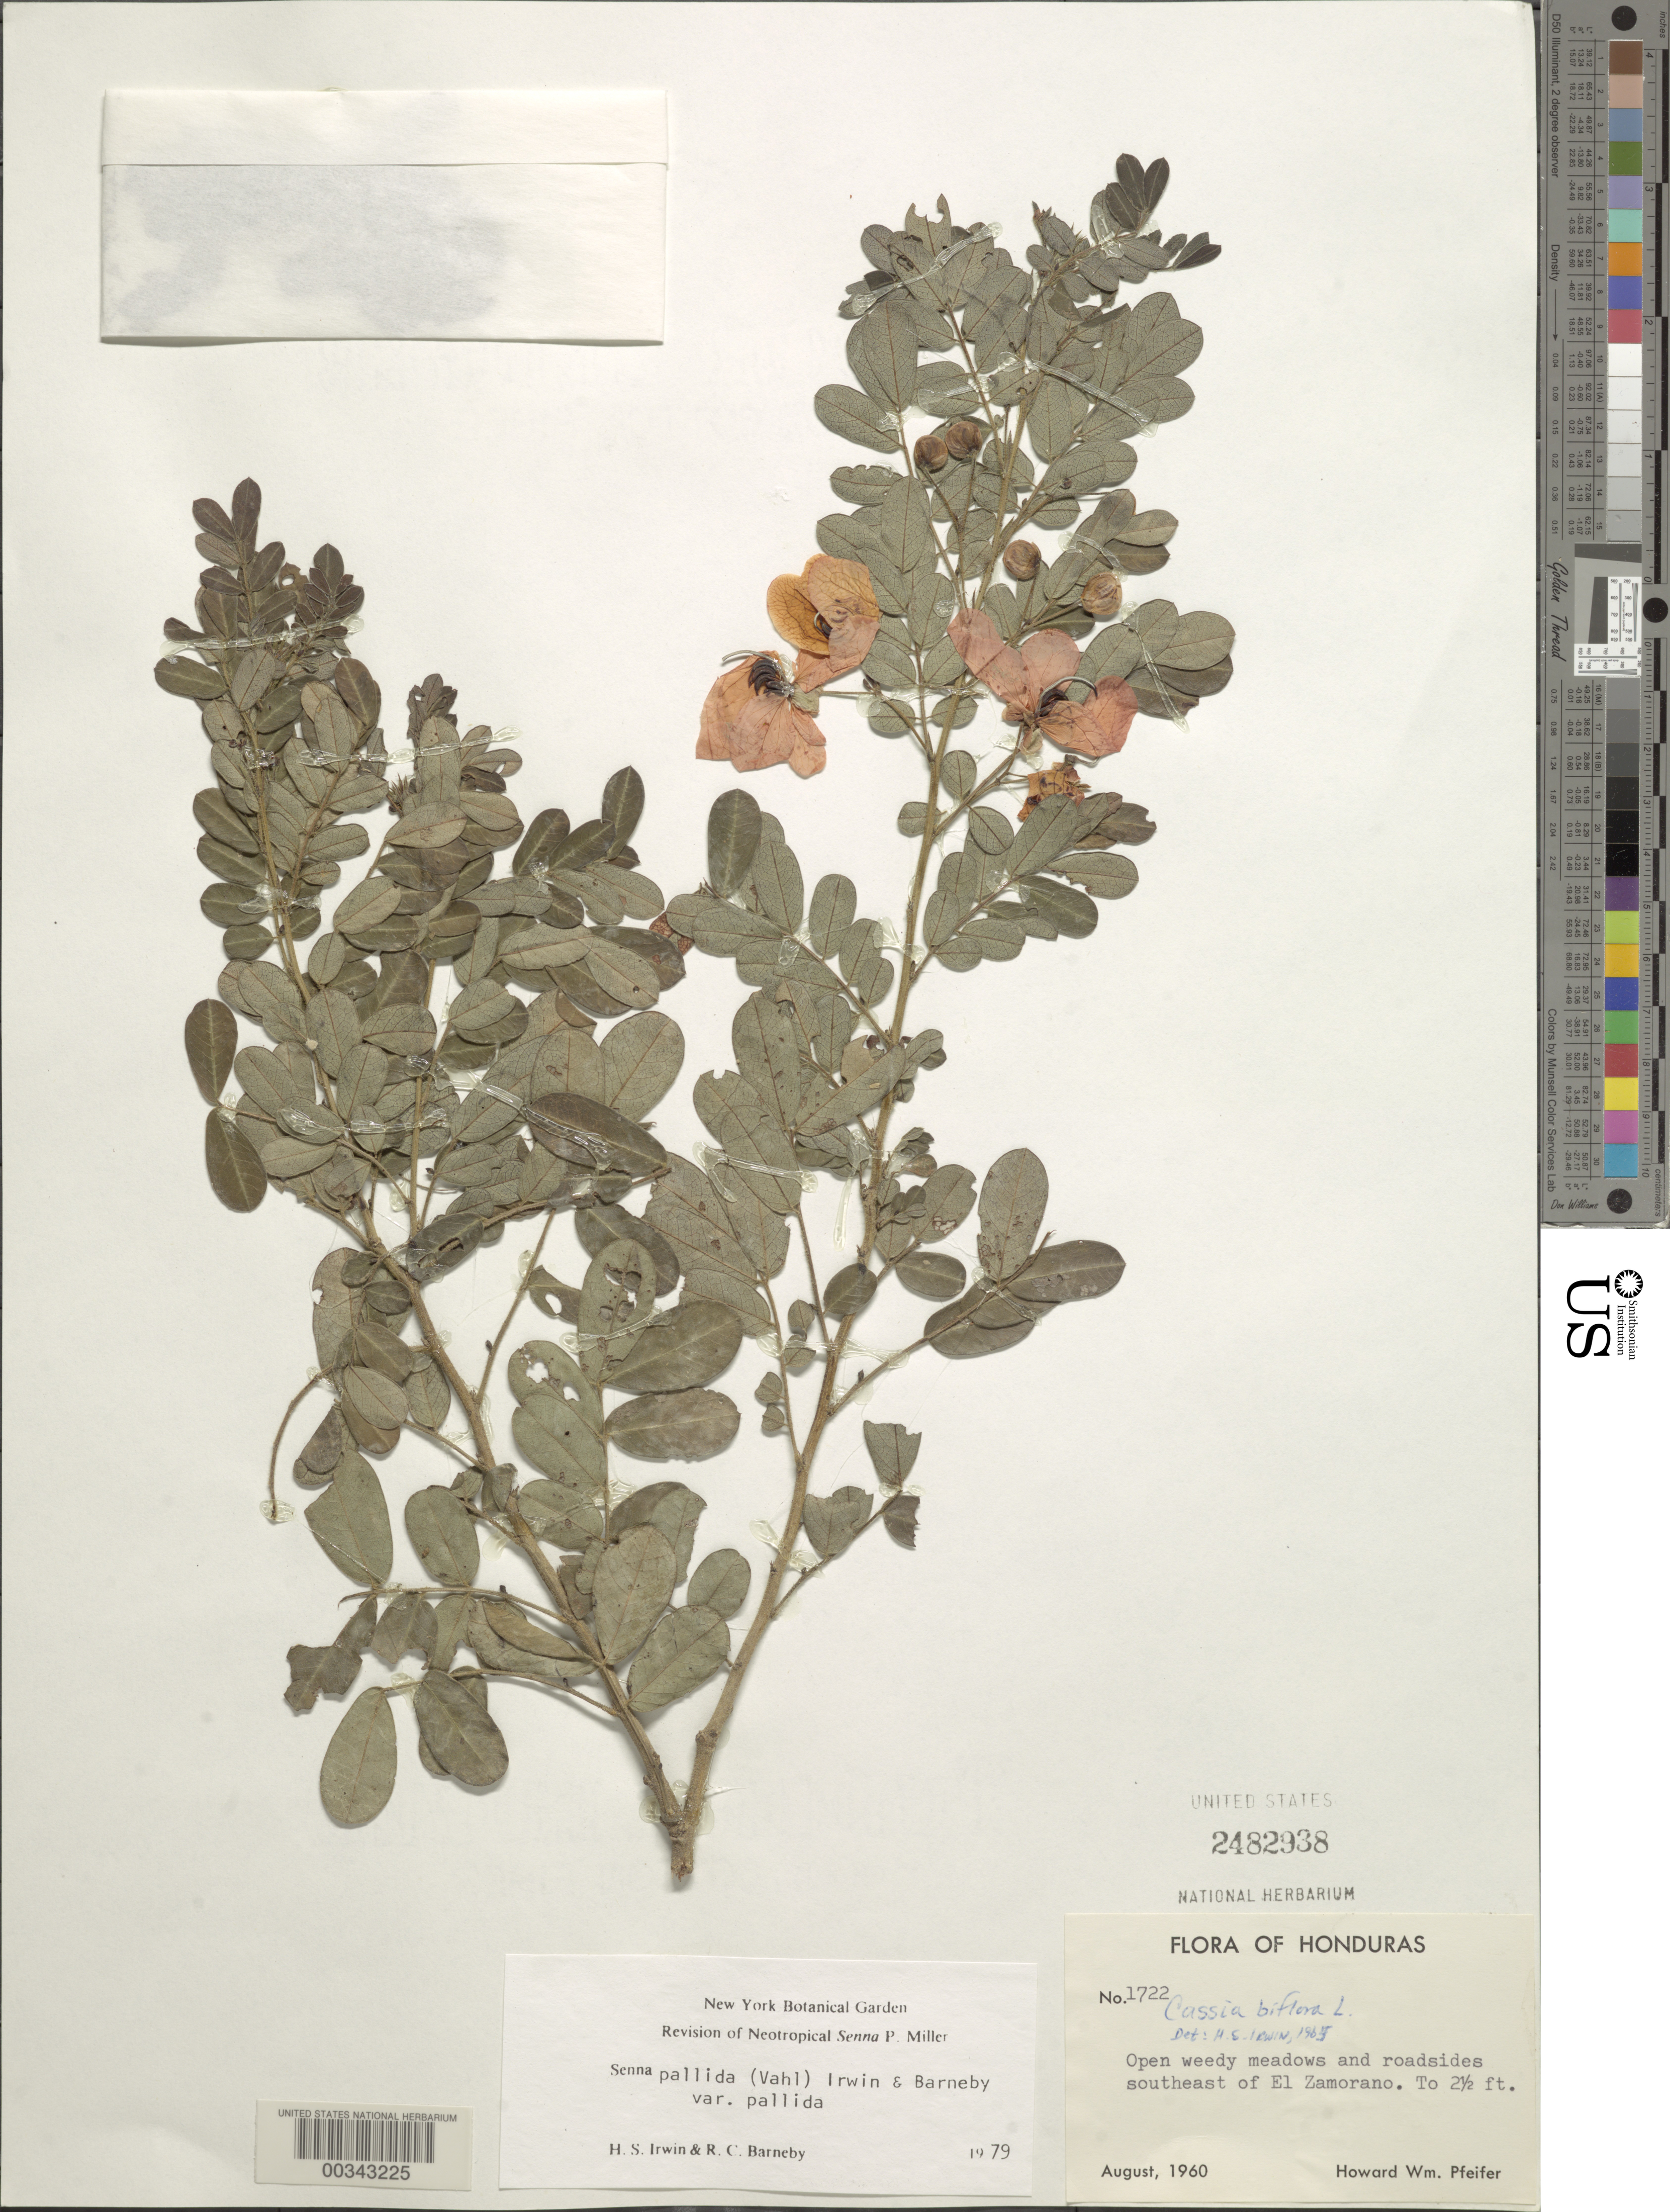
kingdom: Plantae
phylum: Tracheophyta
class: Magnoliopsida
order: Fabales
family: Fabaceae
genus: Senna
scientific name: Senna pallida var. pallida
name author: (Vahl) H.S. Irwin & Barneby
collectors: H. W. Pfeifer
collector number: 1722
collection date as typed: Aug 1960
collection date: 1960-08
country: Honduras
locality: SE of El Zamorano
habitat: Open weedy meadows and roadsides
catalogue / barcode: US 2482938